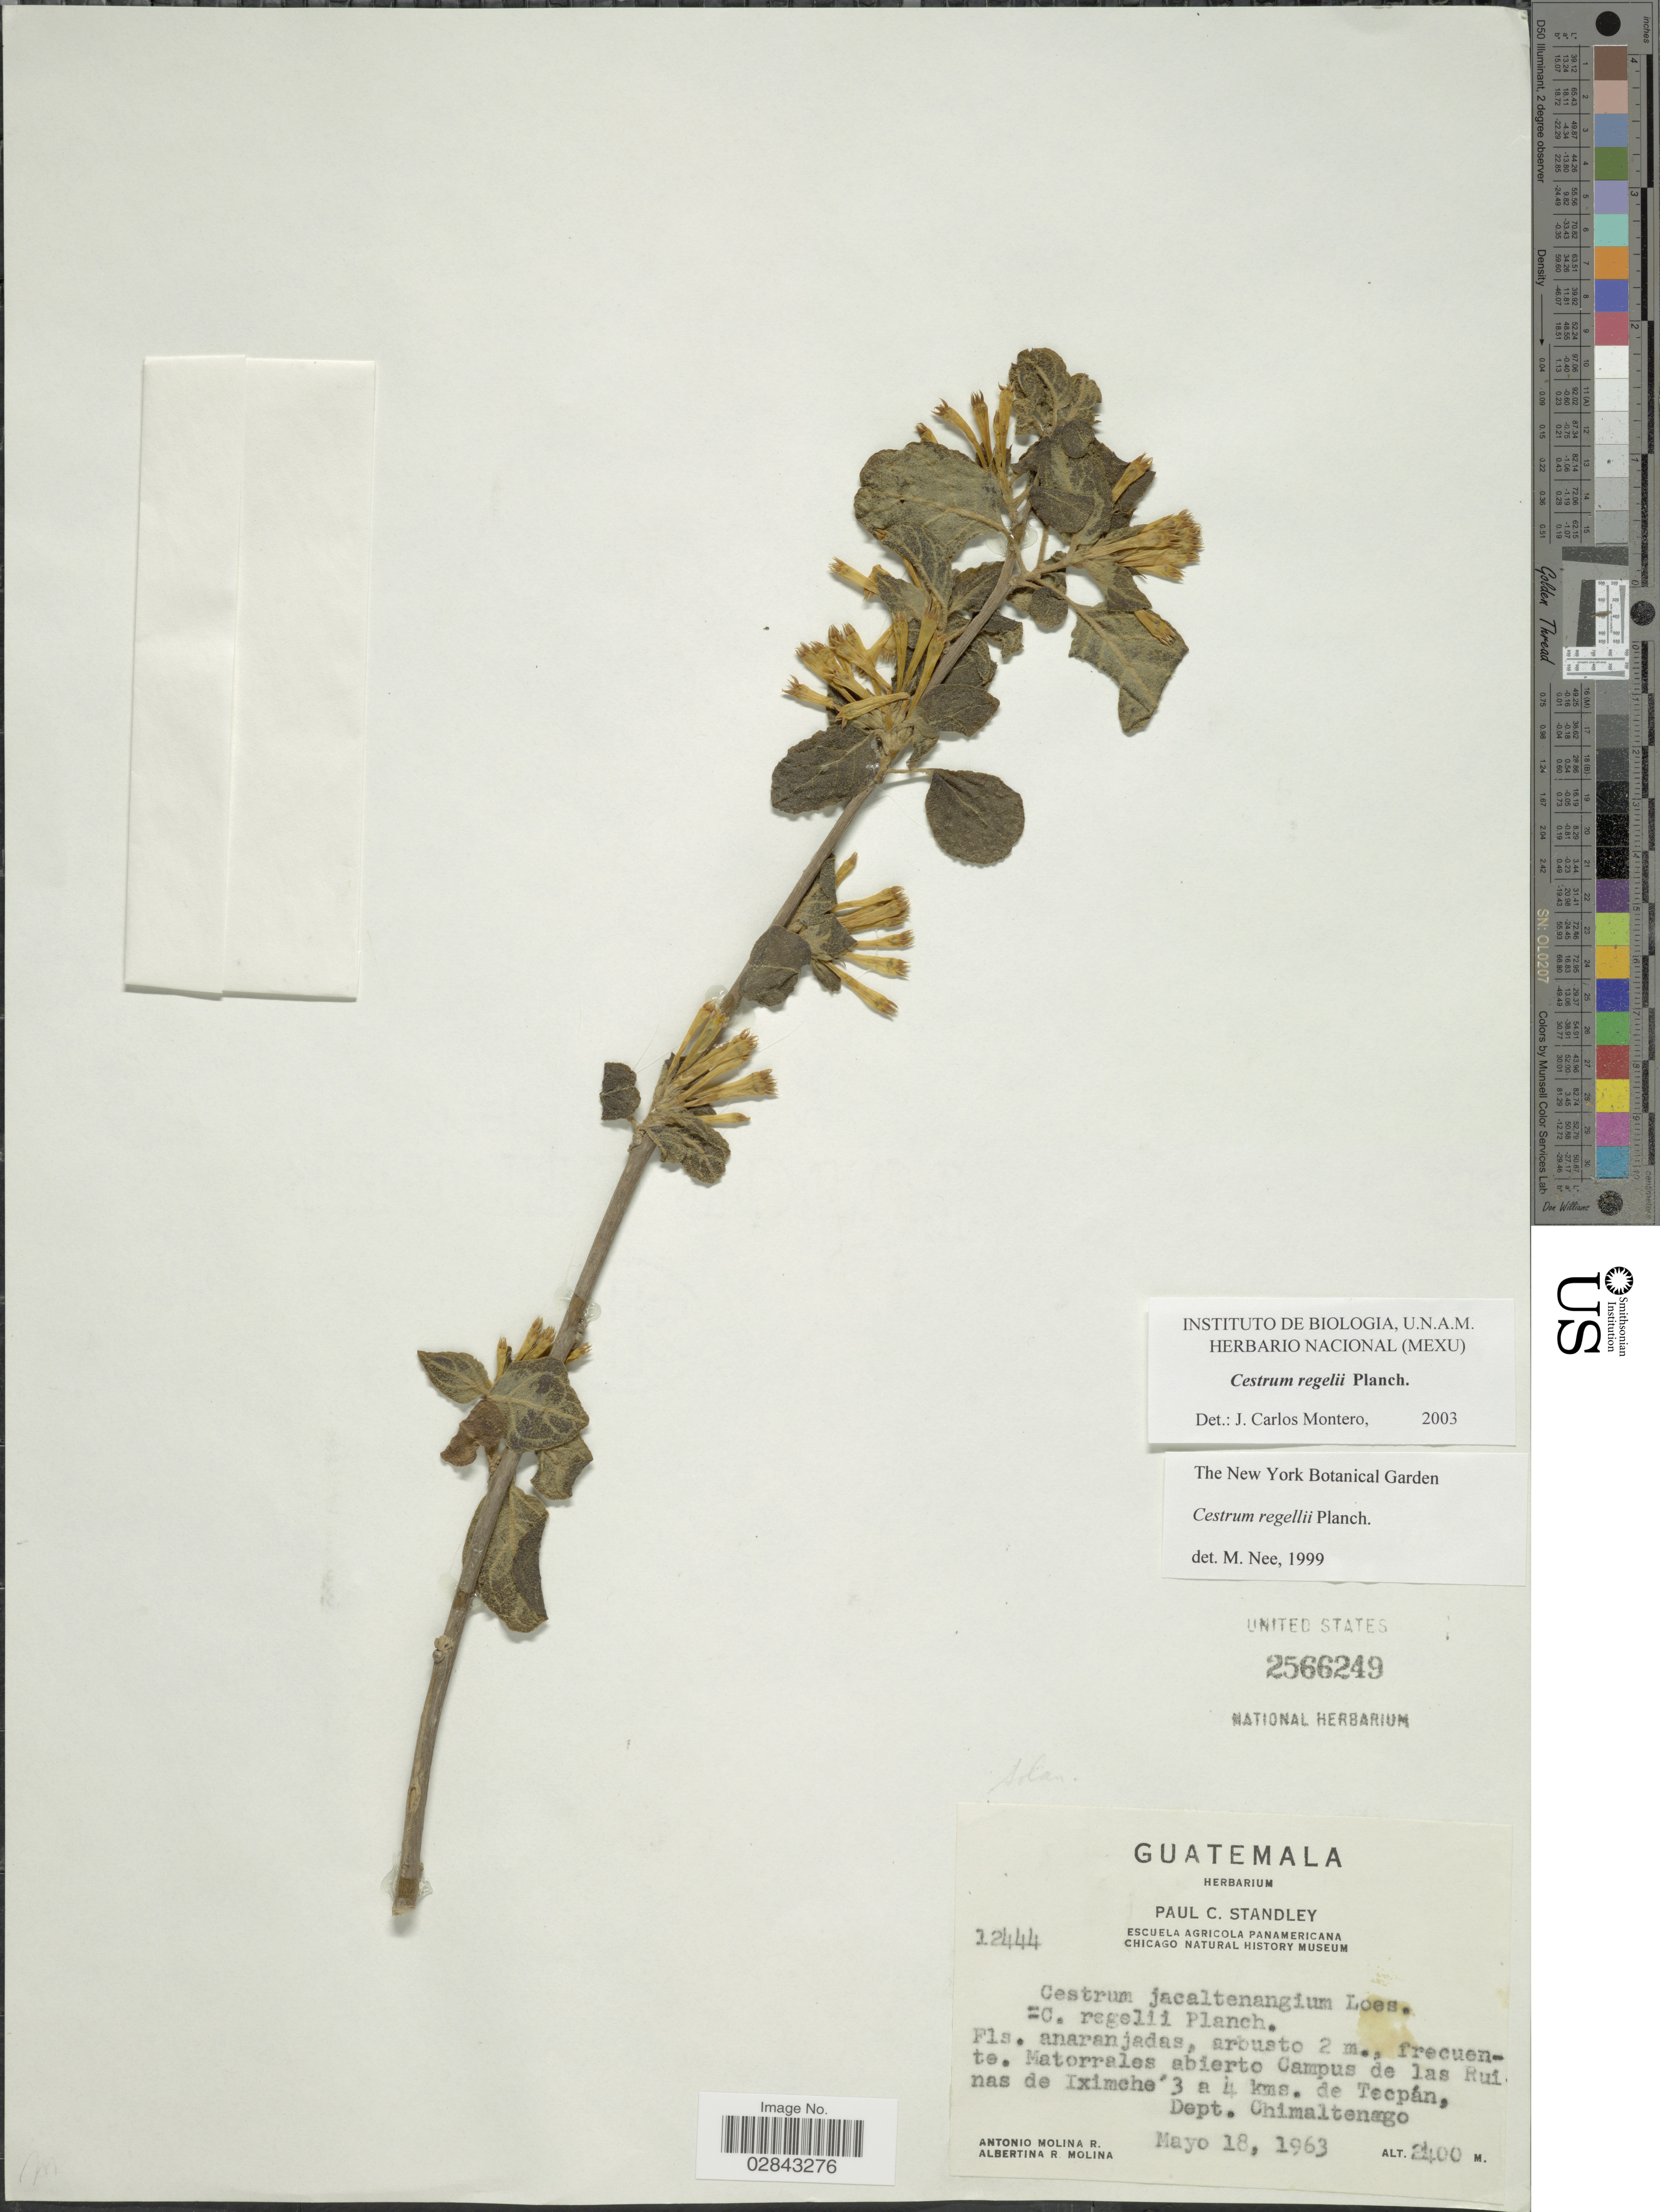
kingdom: Plantae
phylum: Tracheophyta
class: Magnoliopsida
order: Solanales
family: Solanaceae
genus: Cestrum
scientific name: Cestrum aurantiacum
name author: Lindley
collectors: A. Molina R. & A. R. Molina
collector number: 12444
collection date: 1963-05-18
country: Guatemala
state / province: Chimaltenango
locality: Matorrales abierto Campus de las Ruinas de Iximche' 3 a 4 kms. de Tecpán. Dept. Chimaltenango.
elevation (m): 2400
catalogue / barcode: US 2566249